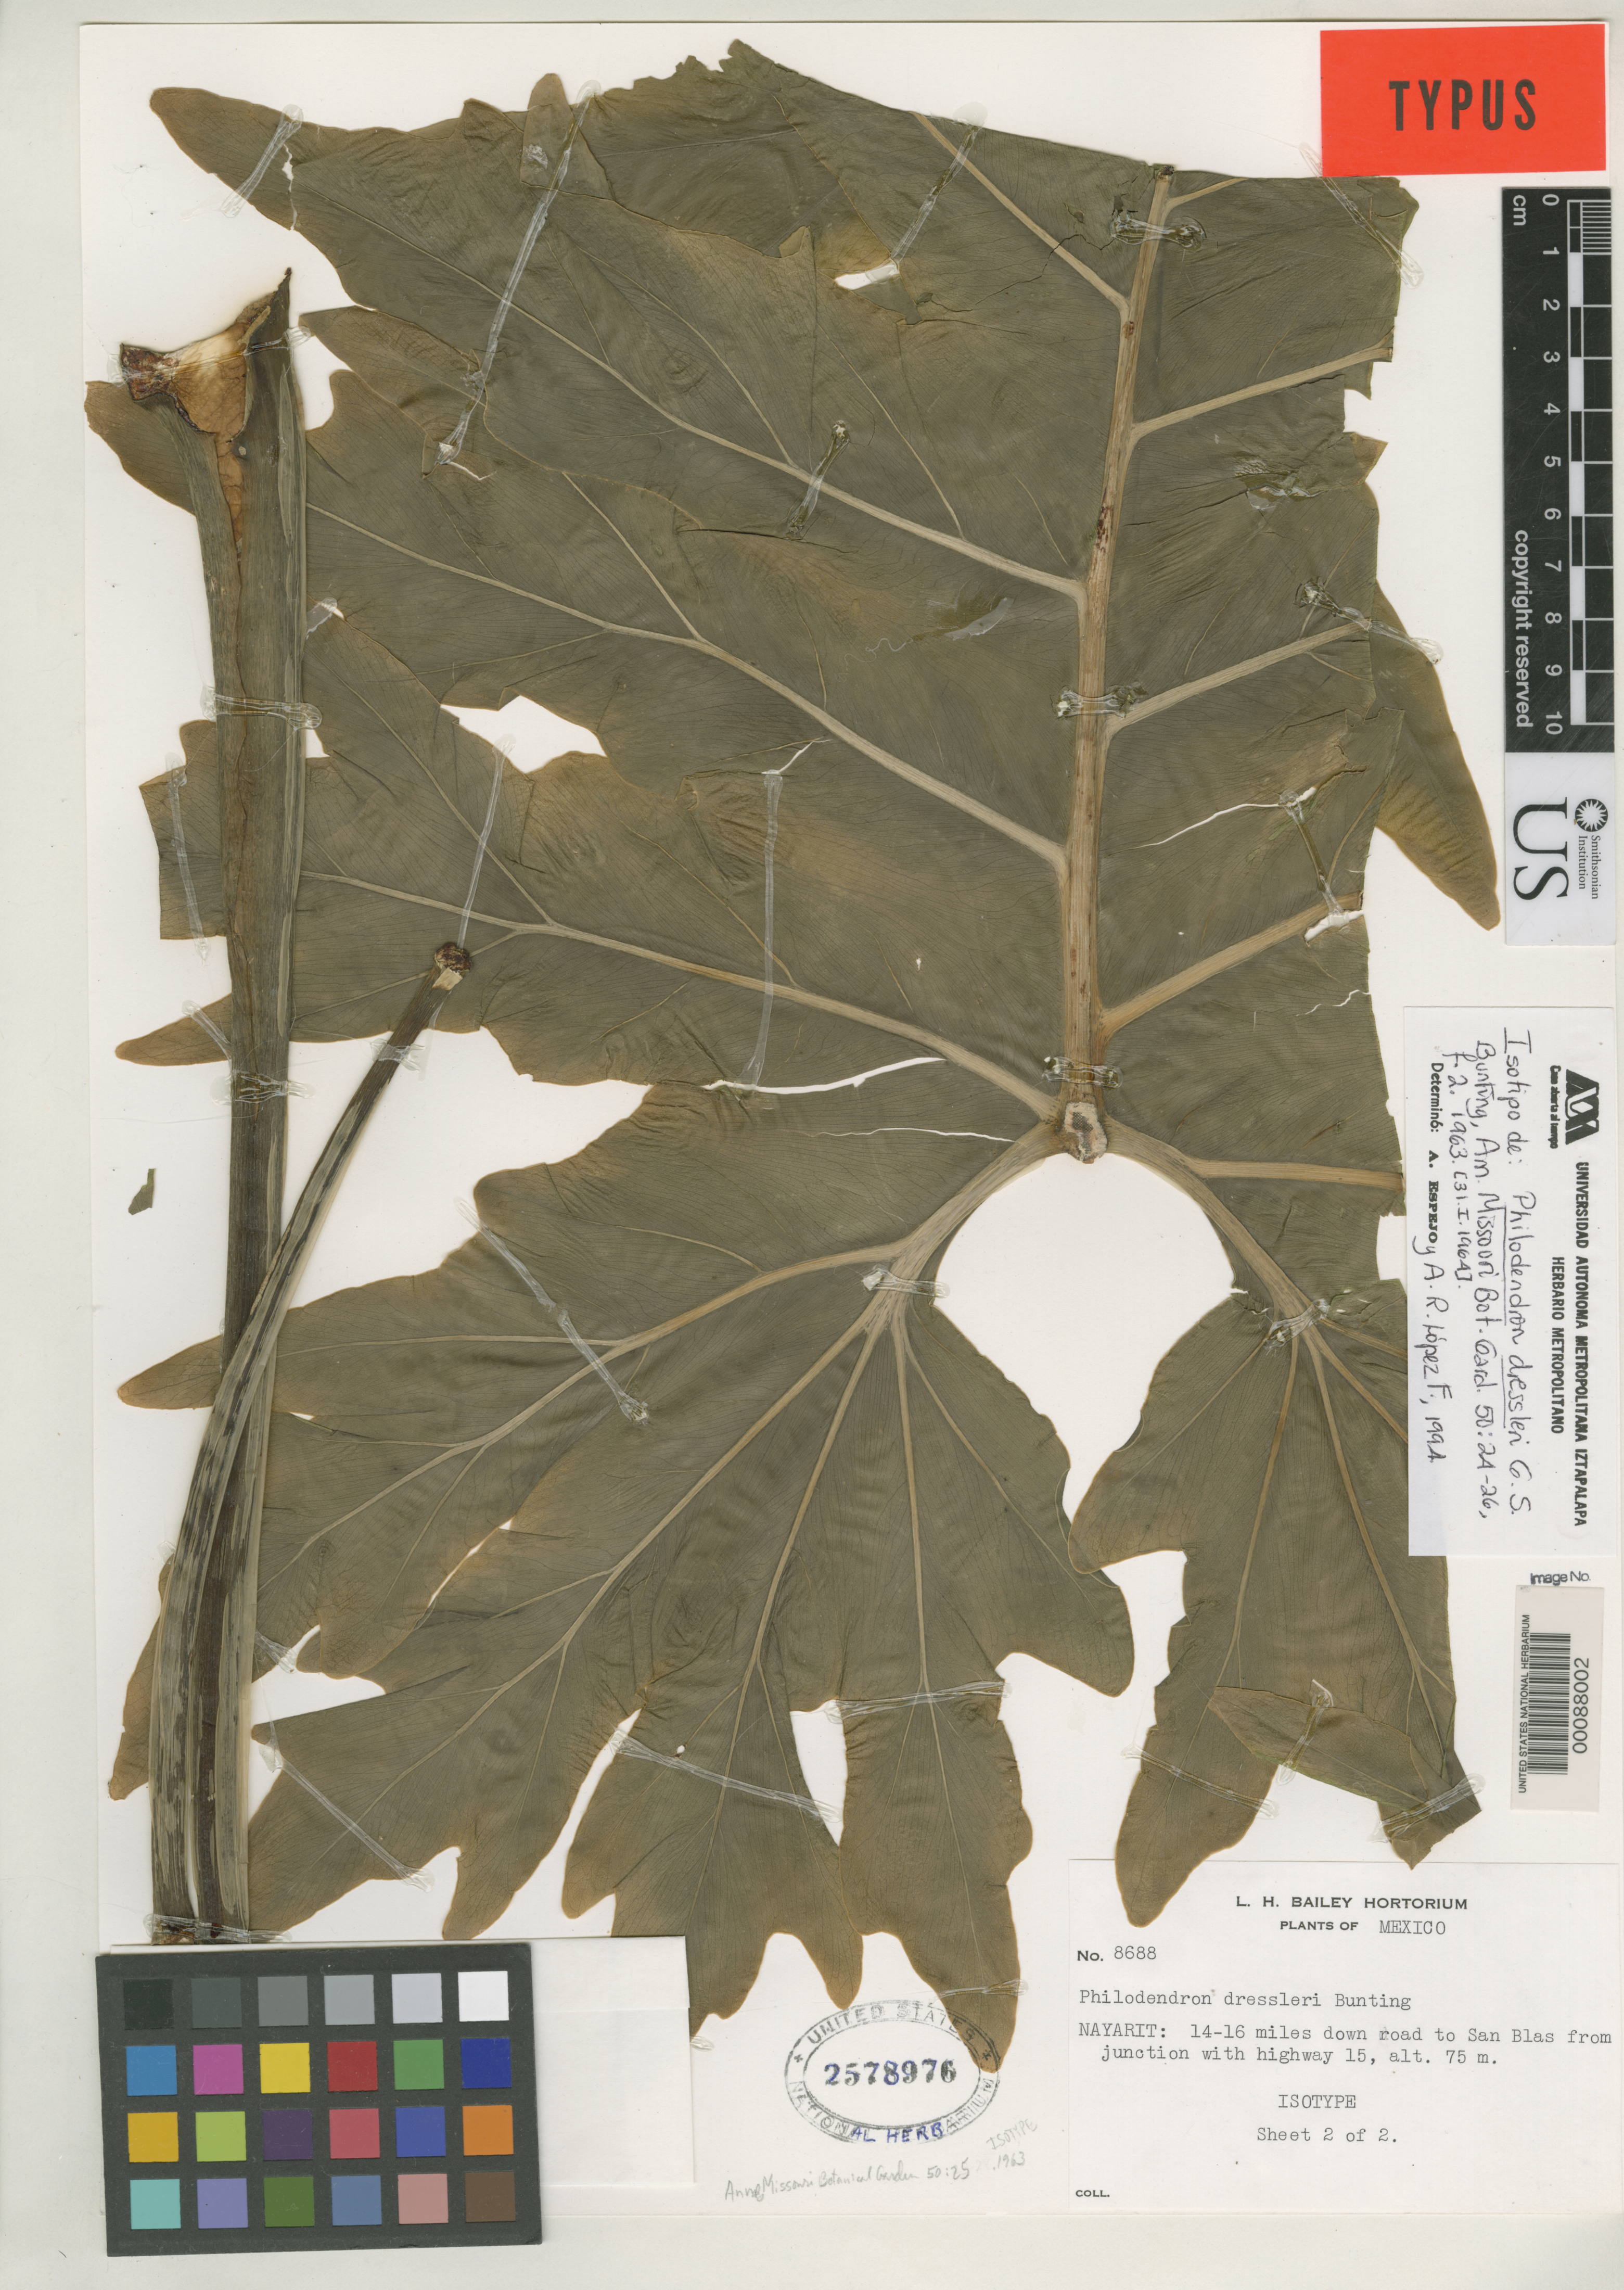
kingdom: Plantae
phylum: Tracheophyta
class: Liliopsida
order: Alismatales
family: Araceae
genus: Philodendron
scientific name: Philodendron dressleri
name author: G.S. Bunting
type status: Isotype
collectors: H. E. Moore & G. S. Bunting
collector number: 8688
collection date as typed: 05 Sep 1961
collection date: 1961-09-05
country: Mexico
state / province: Nayarit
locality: Road to San Blas, 14-16 mi. SW of highway 15.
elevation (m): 75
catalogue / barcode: US 2578976